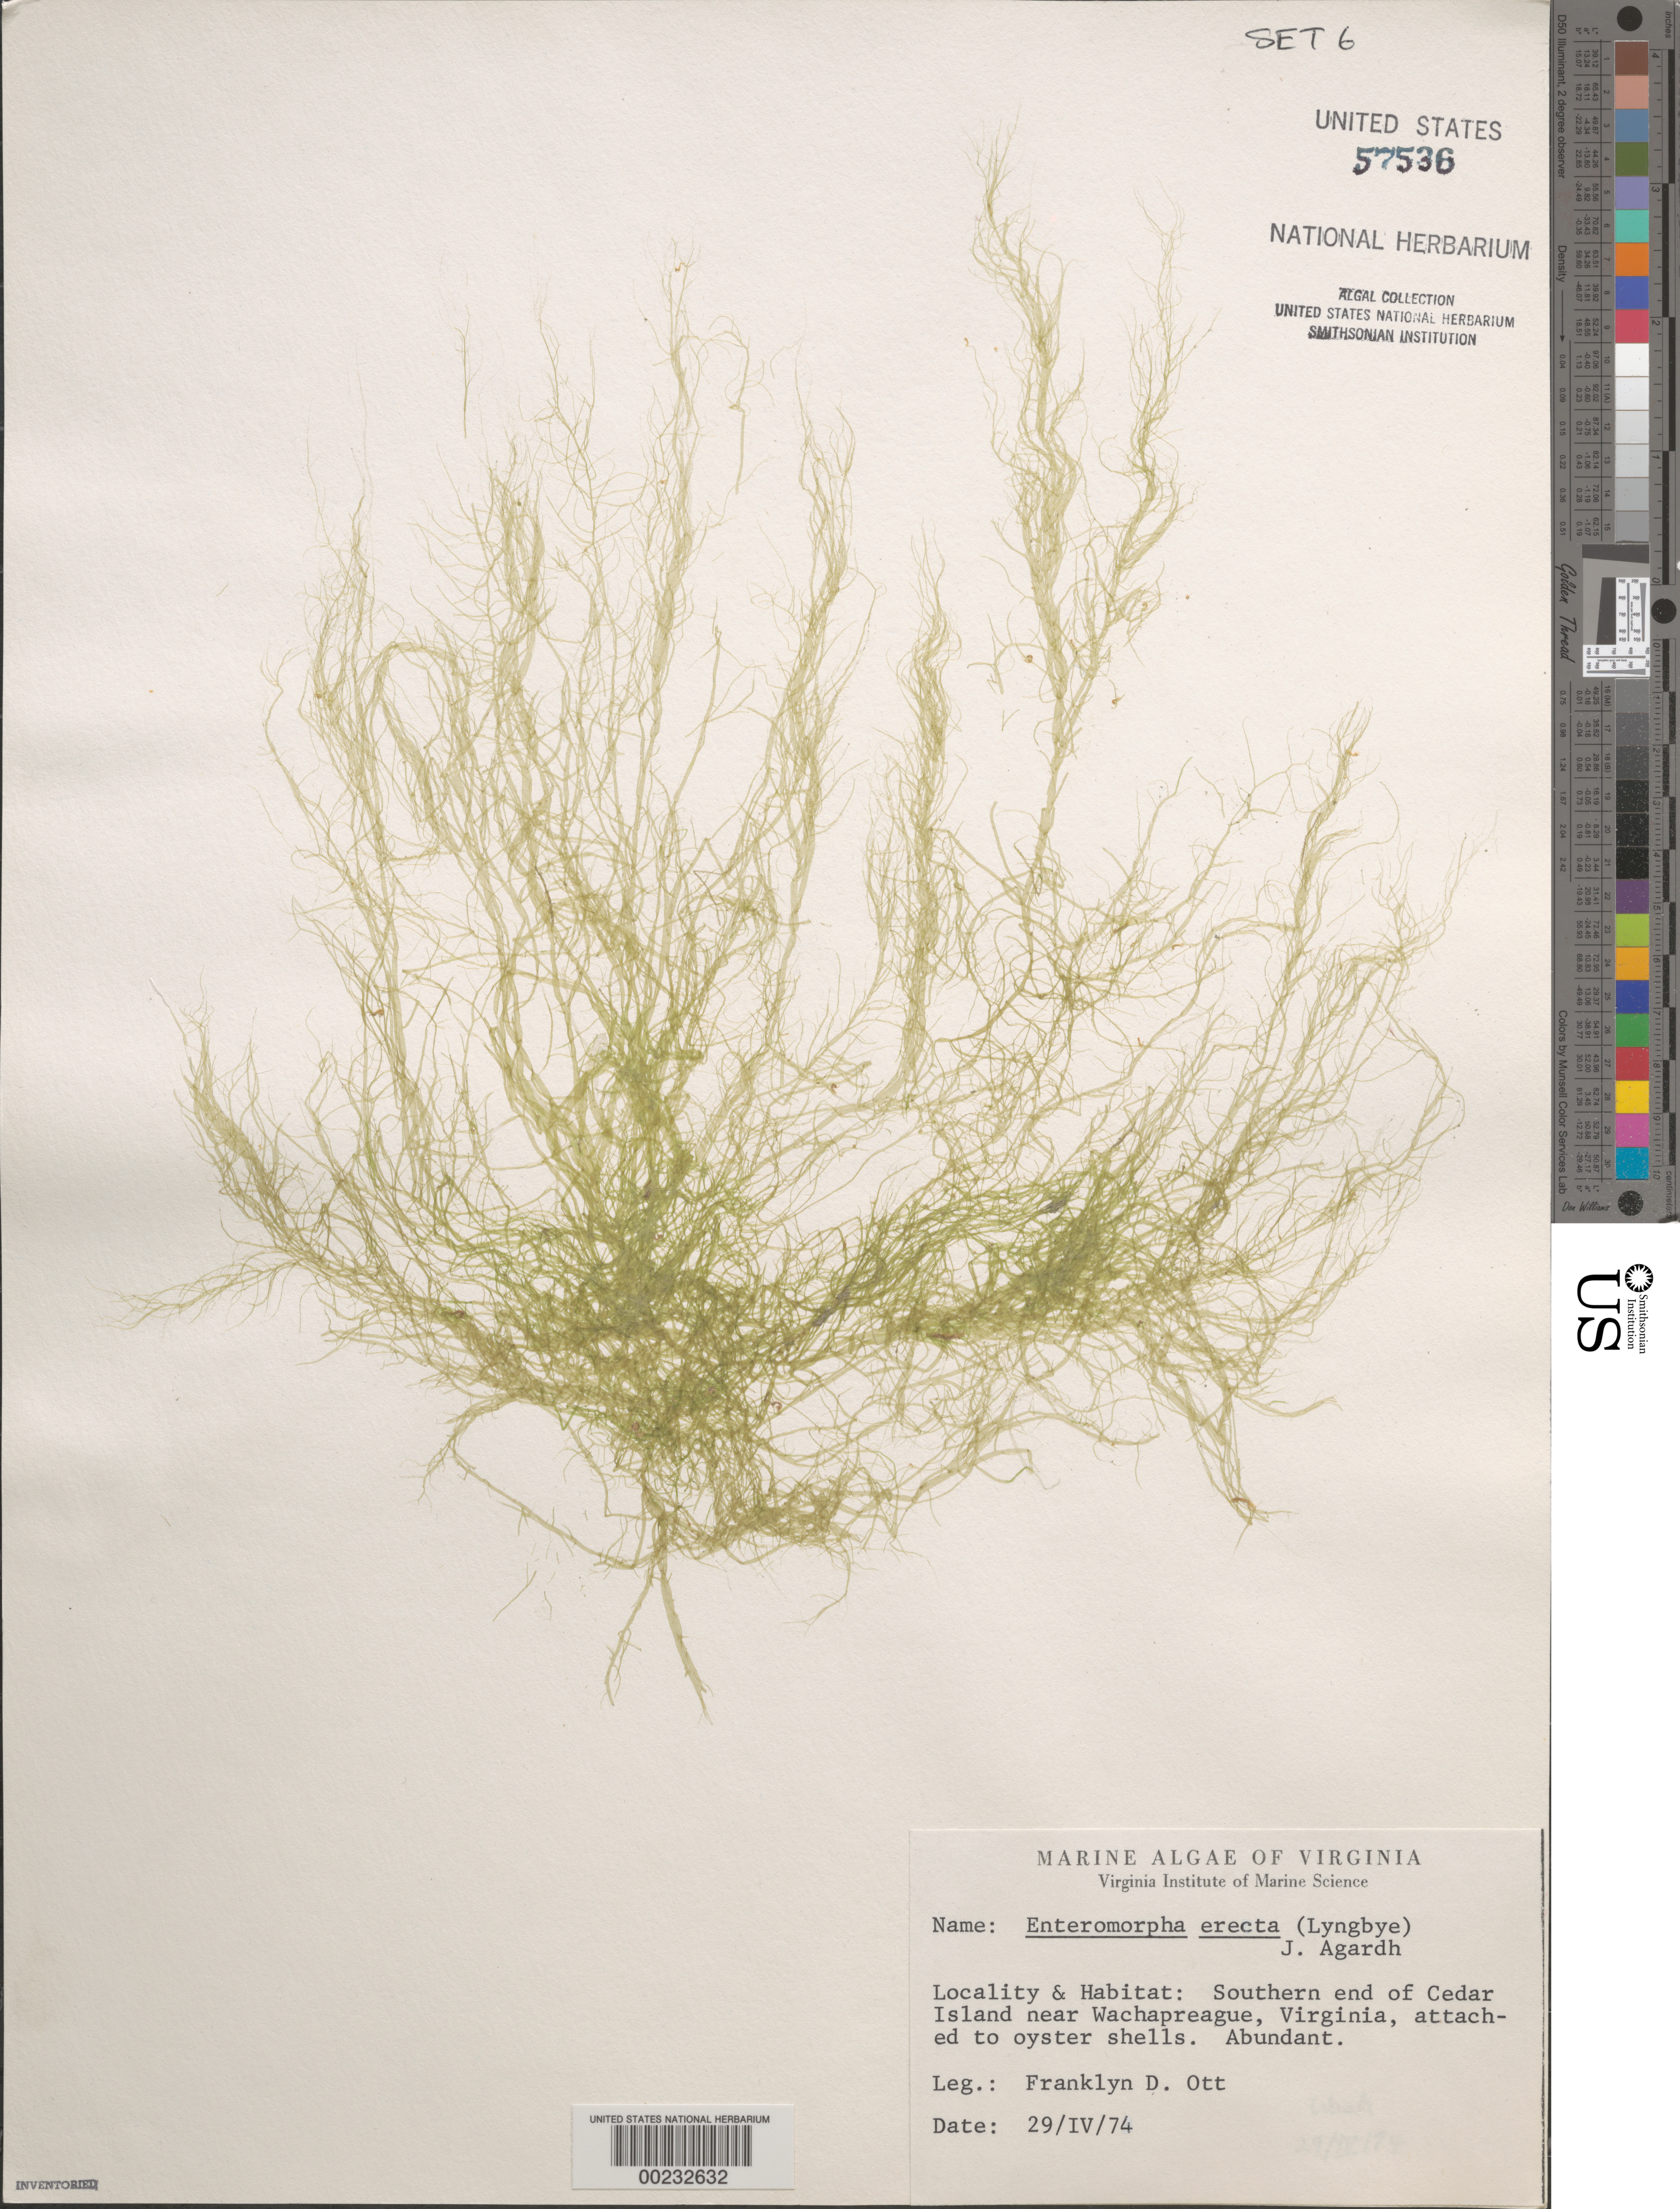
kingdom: Plantae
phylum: Chlorophyta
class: Ulvophyceae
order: Ulvales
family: Ulvaceae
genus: Ulva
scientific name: Ulva paradoxa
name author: C. Agardh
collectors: F. Ott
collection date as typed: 29 Apr 1974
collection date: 1974-04-29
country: United States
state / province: Virginia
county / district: Accomack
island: Cedar Island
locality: Wachapreague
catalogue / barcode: US 57536